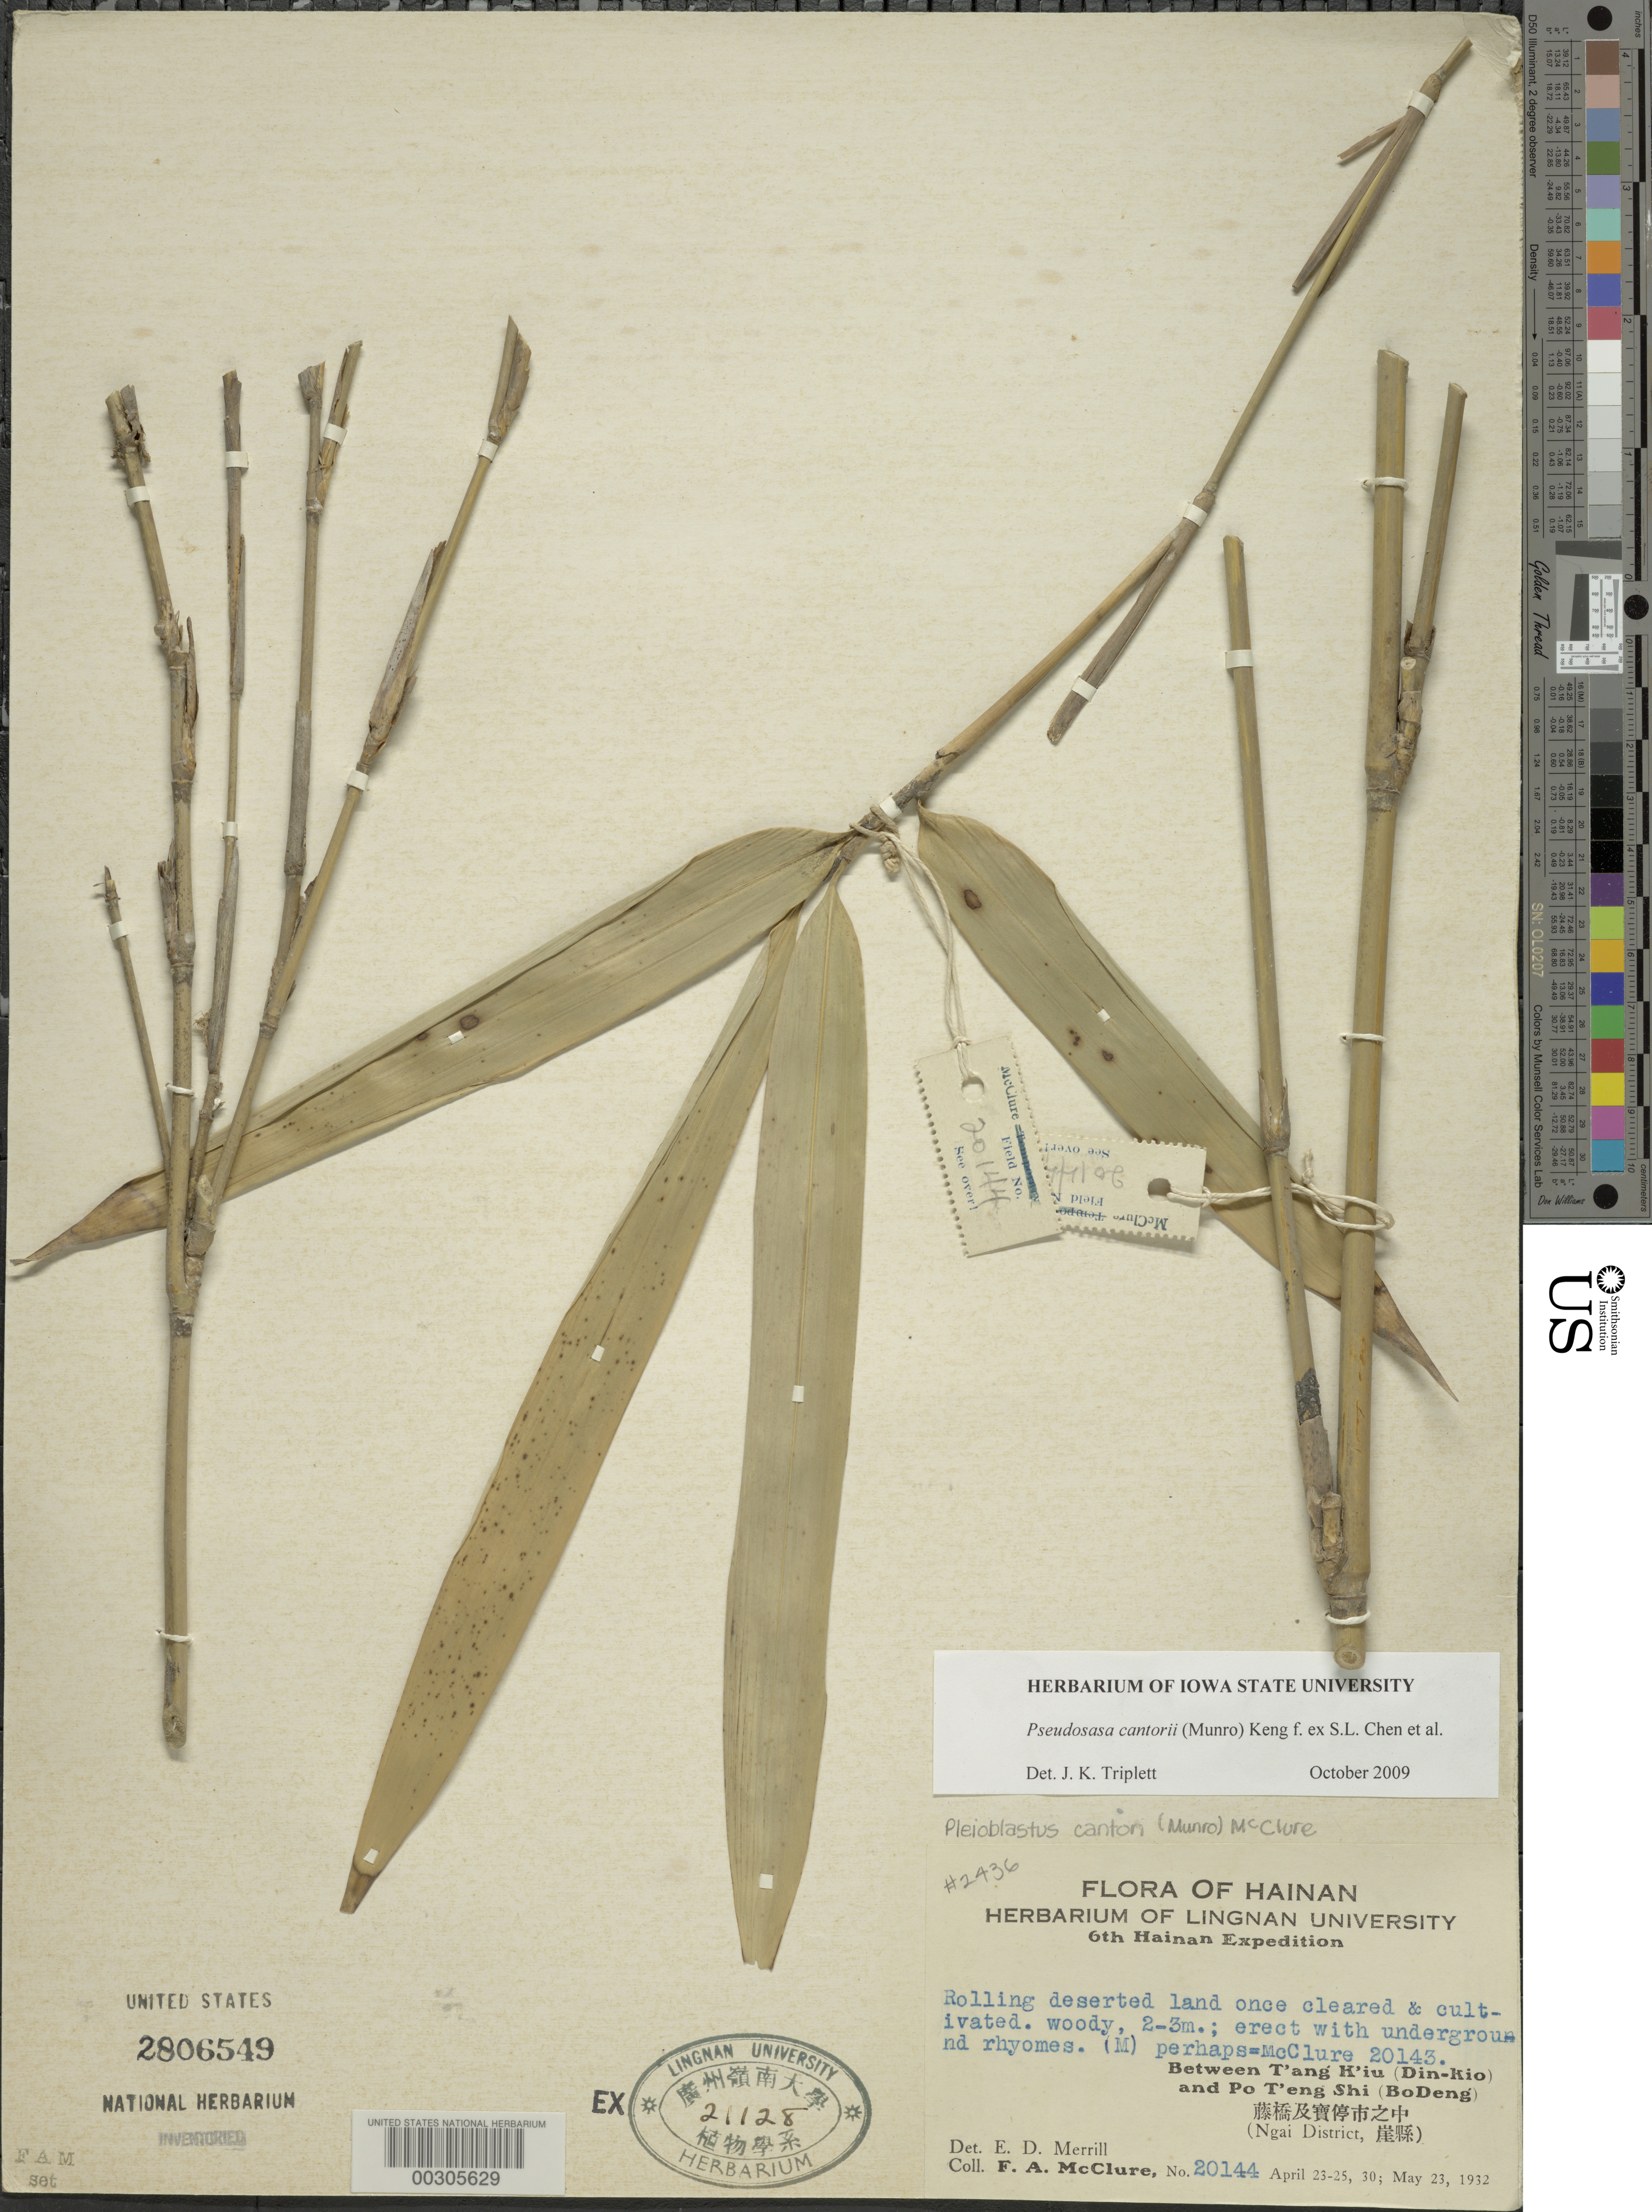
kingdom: Plantae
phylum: Tracheophyta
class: Liliopsida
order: Poales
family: Poaceae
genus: Pseudosasa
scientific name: Pseudosasa cantorii (Munro) Keng f. ex S.L. Chen et al.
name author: (Munro) Keng f. ex S.L. Chen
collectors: F. A. McClure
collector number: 20144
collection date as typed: April 23-25, 30; May 23, 1932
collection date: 1932-04-23/1932-05-23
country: China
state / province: Hainan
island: Hainan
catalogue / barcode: US 2806549